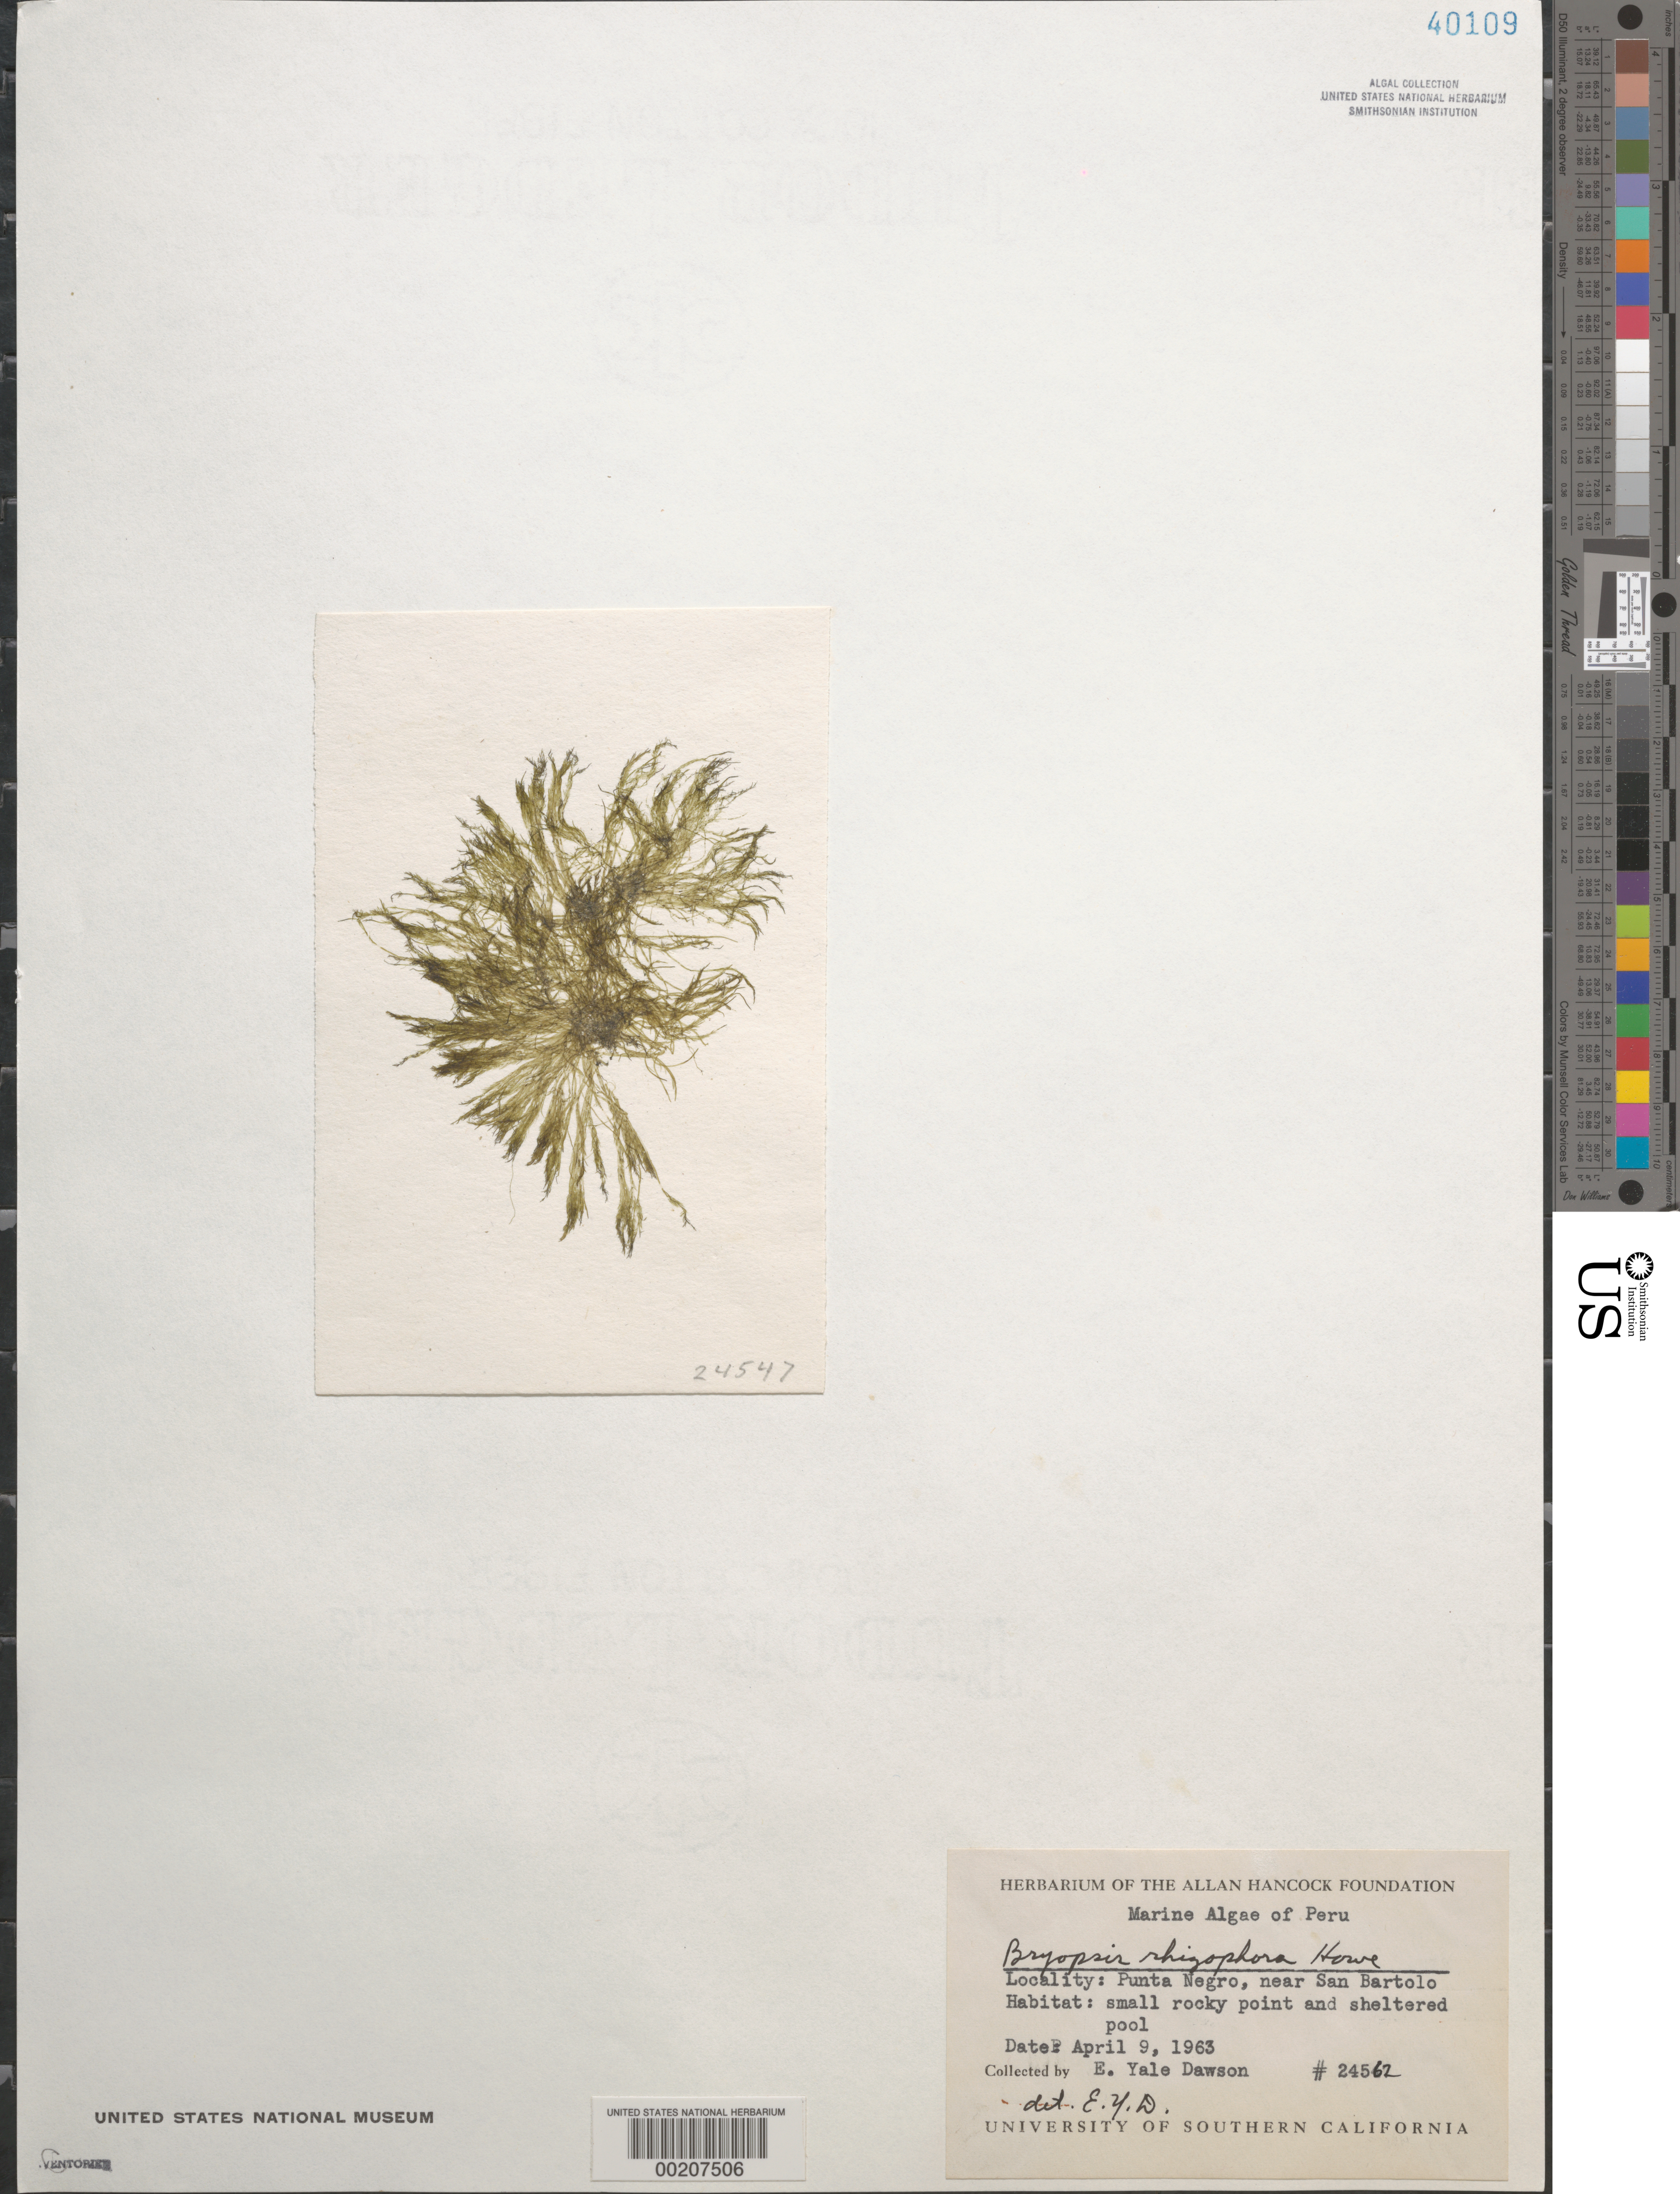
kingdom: Plantae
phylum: Chlorophyta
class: Ulvophyceae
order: Bryopsidales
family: Bryopsidaceae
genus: Bryopsis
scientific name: Bryopsis rhizophora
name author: M. Howe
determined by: Dawson, E. Y.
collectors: E. Y. Dawson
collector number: EYD 24562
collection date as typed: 09 Apr 1963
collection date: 1963-04-09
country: Peru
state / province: Lima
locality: Punta negro, near san bartolo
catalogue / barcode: US 40109